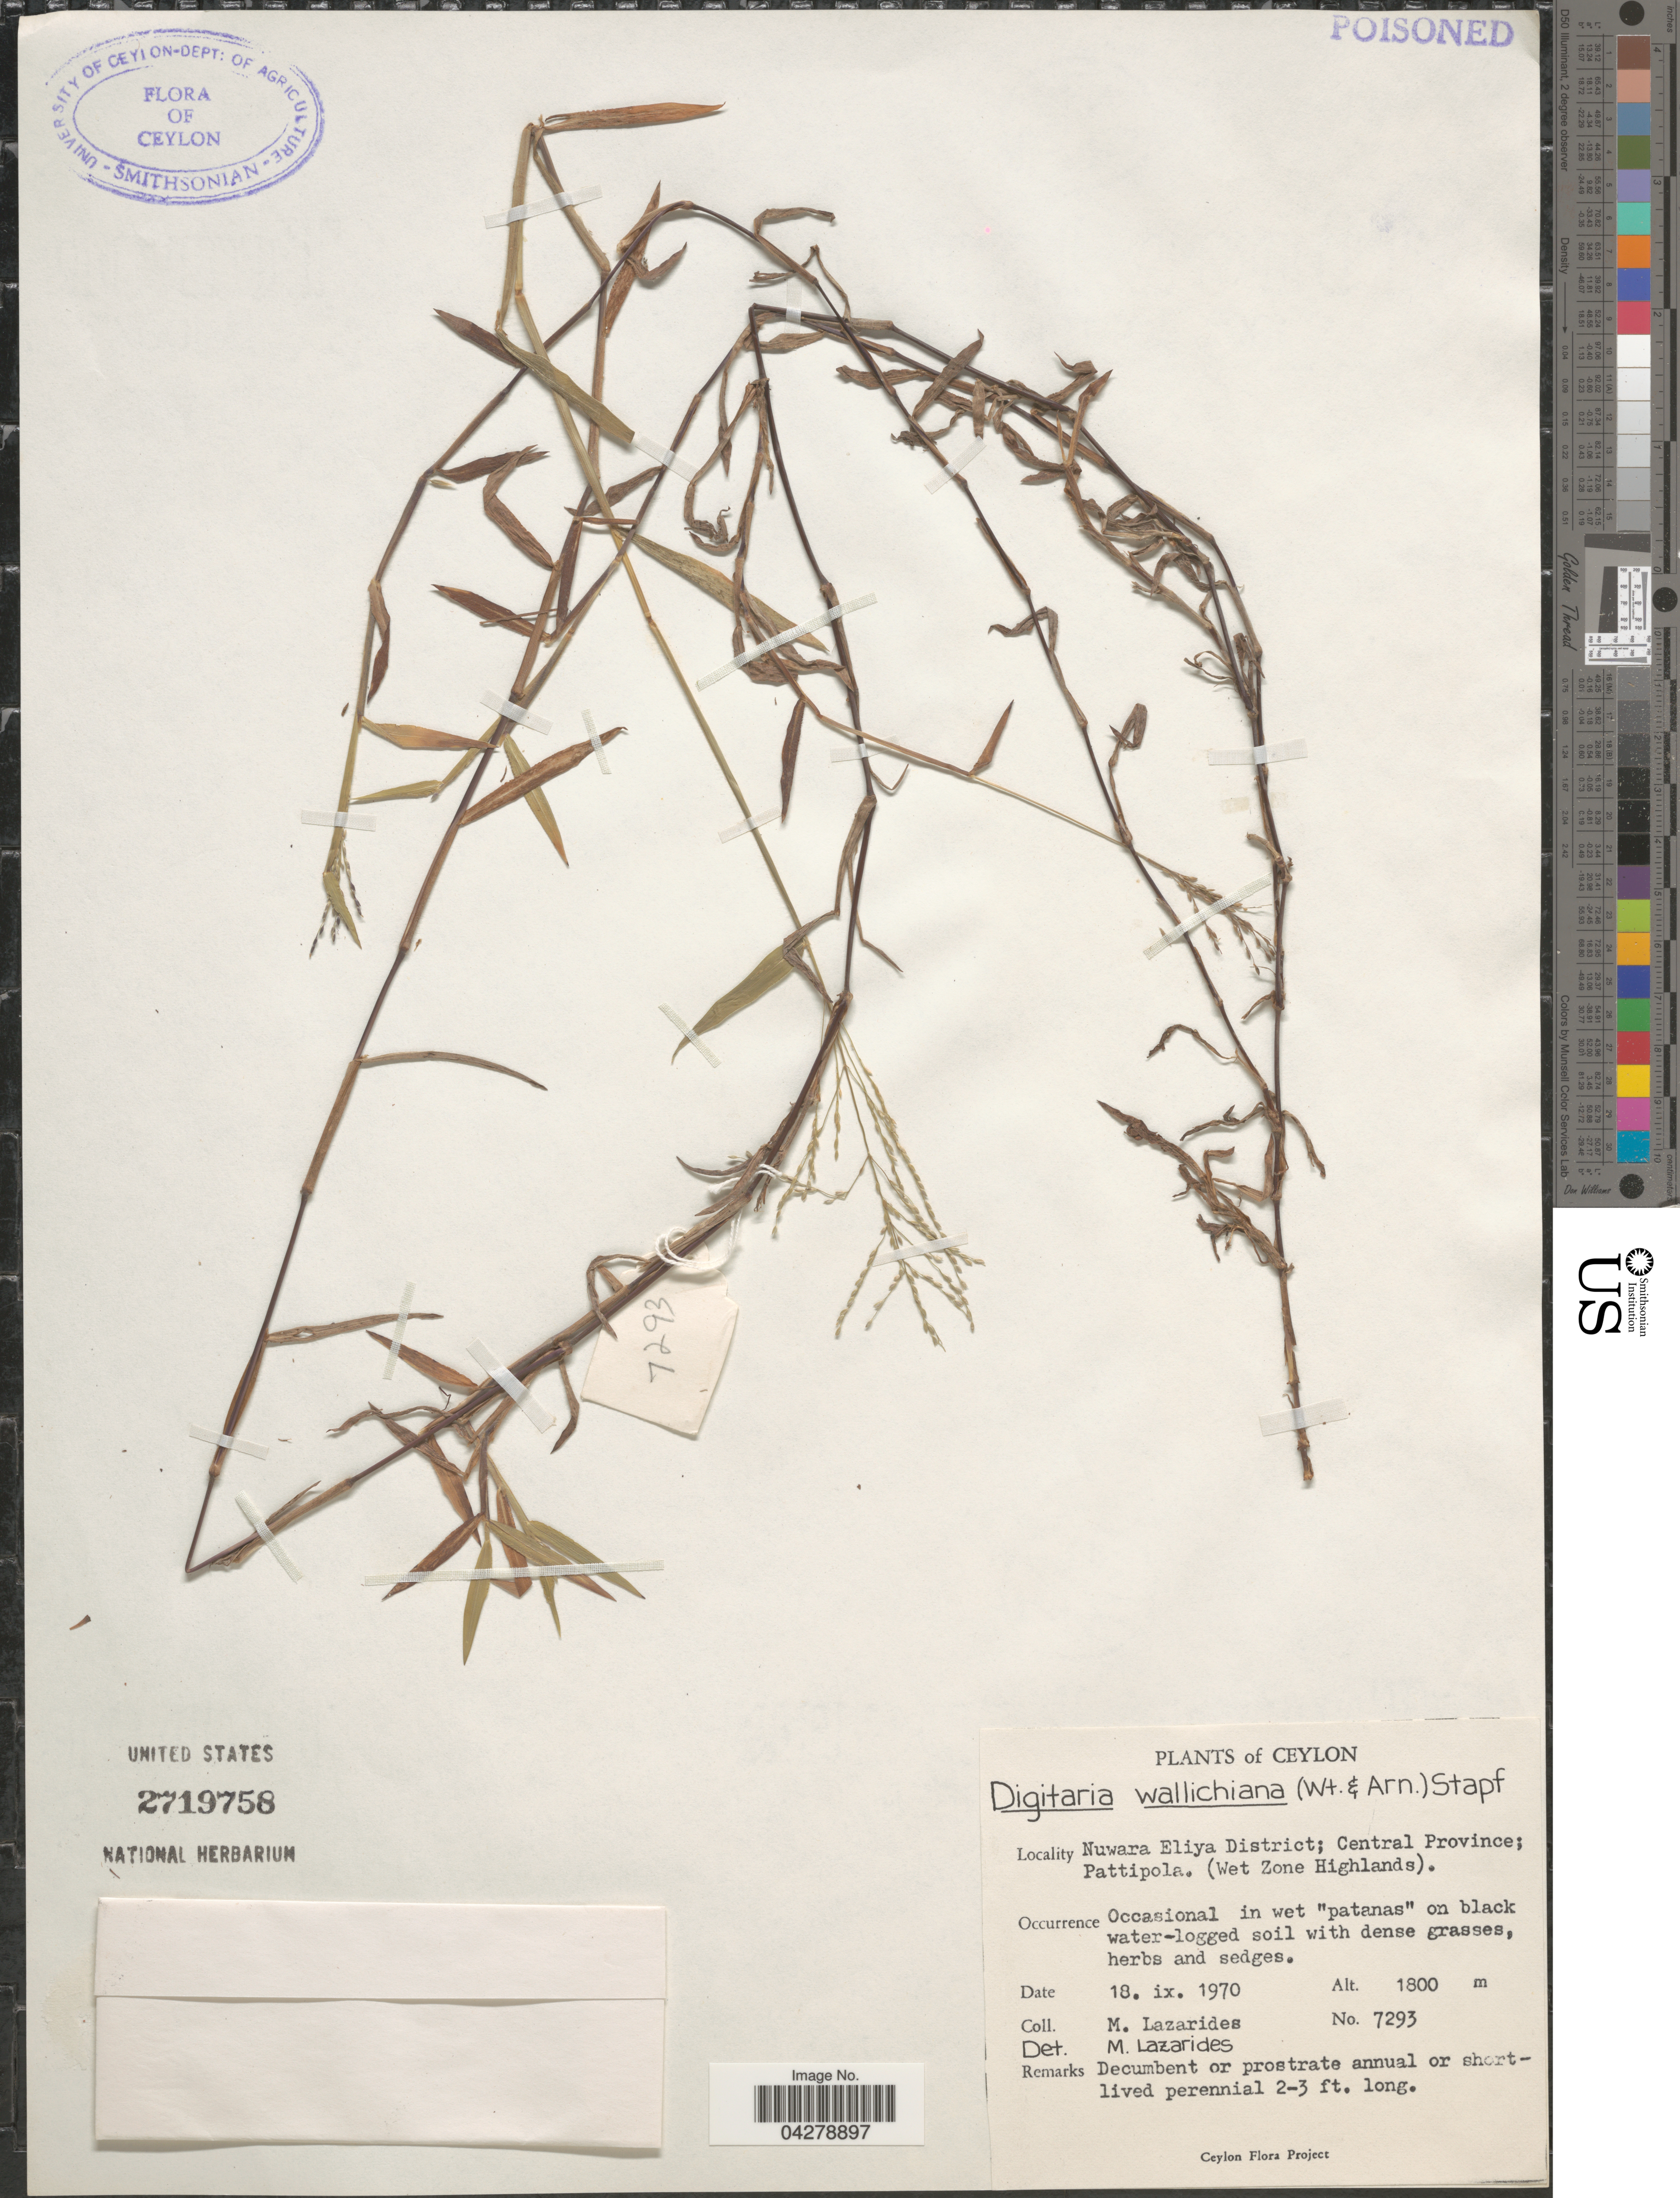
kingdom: Plantae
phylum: Tracheophyta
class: Liliopsida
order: Poales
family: Poaceae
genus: Digitaria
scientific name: Digitaria wallichiana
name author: (Nees) Stapf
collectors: M. Lazarides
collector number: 7293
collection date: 1970-09-18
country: Sri Lanka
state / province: Central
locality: Ceylon. Nuwara Eliya District; Central Province; Pattipola. (Wet Zone Highlands).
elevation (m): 1800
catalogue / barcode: US 2719758